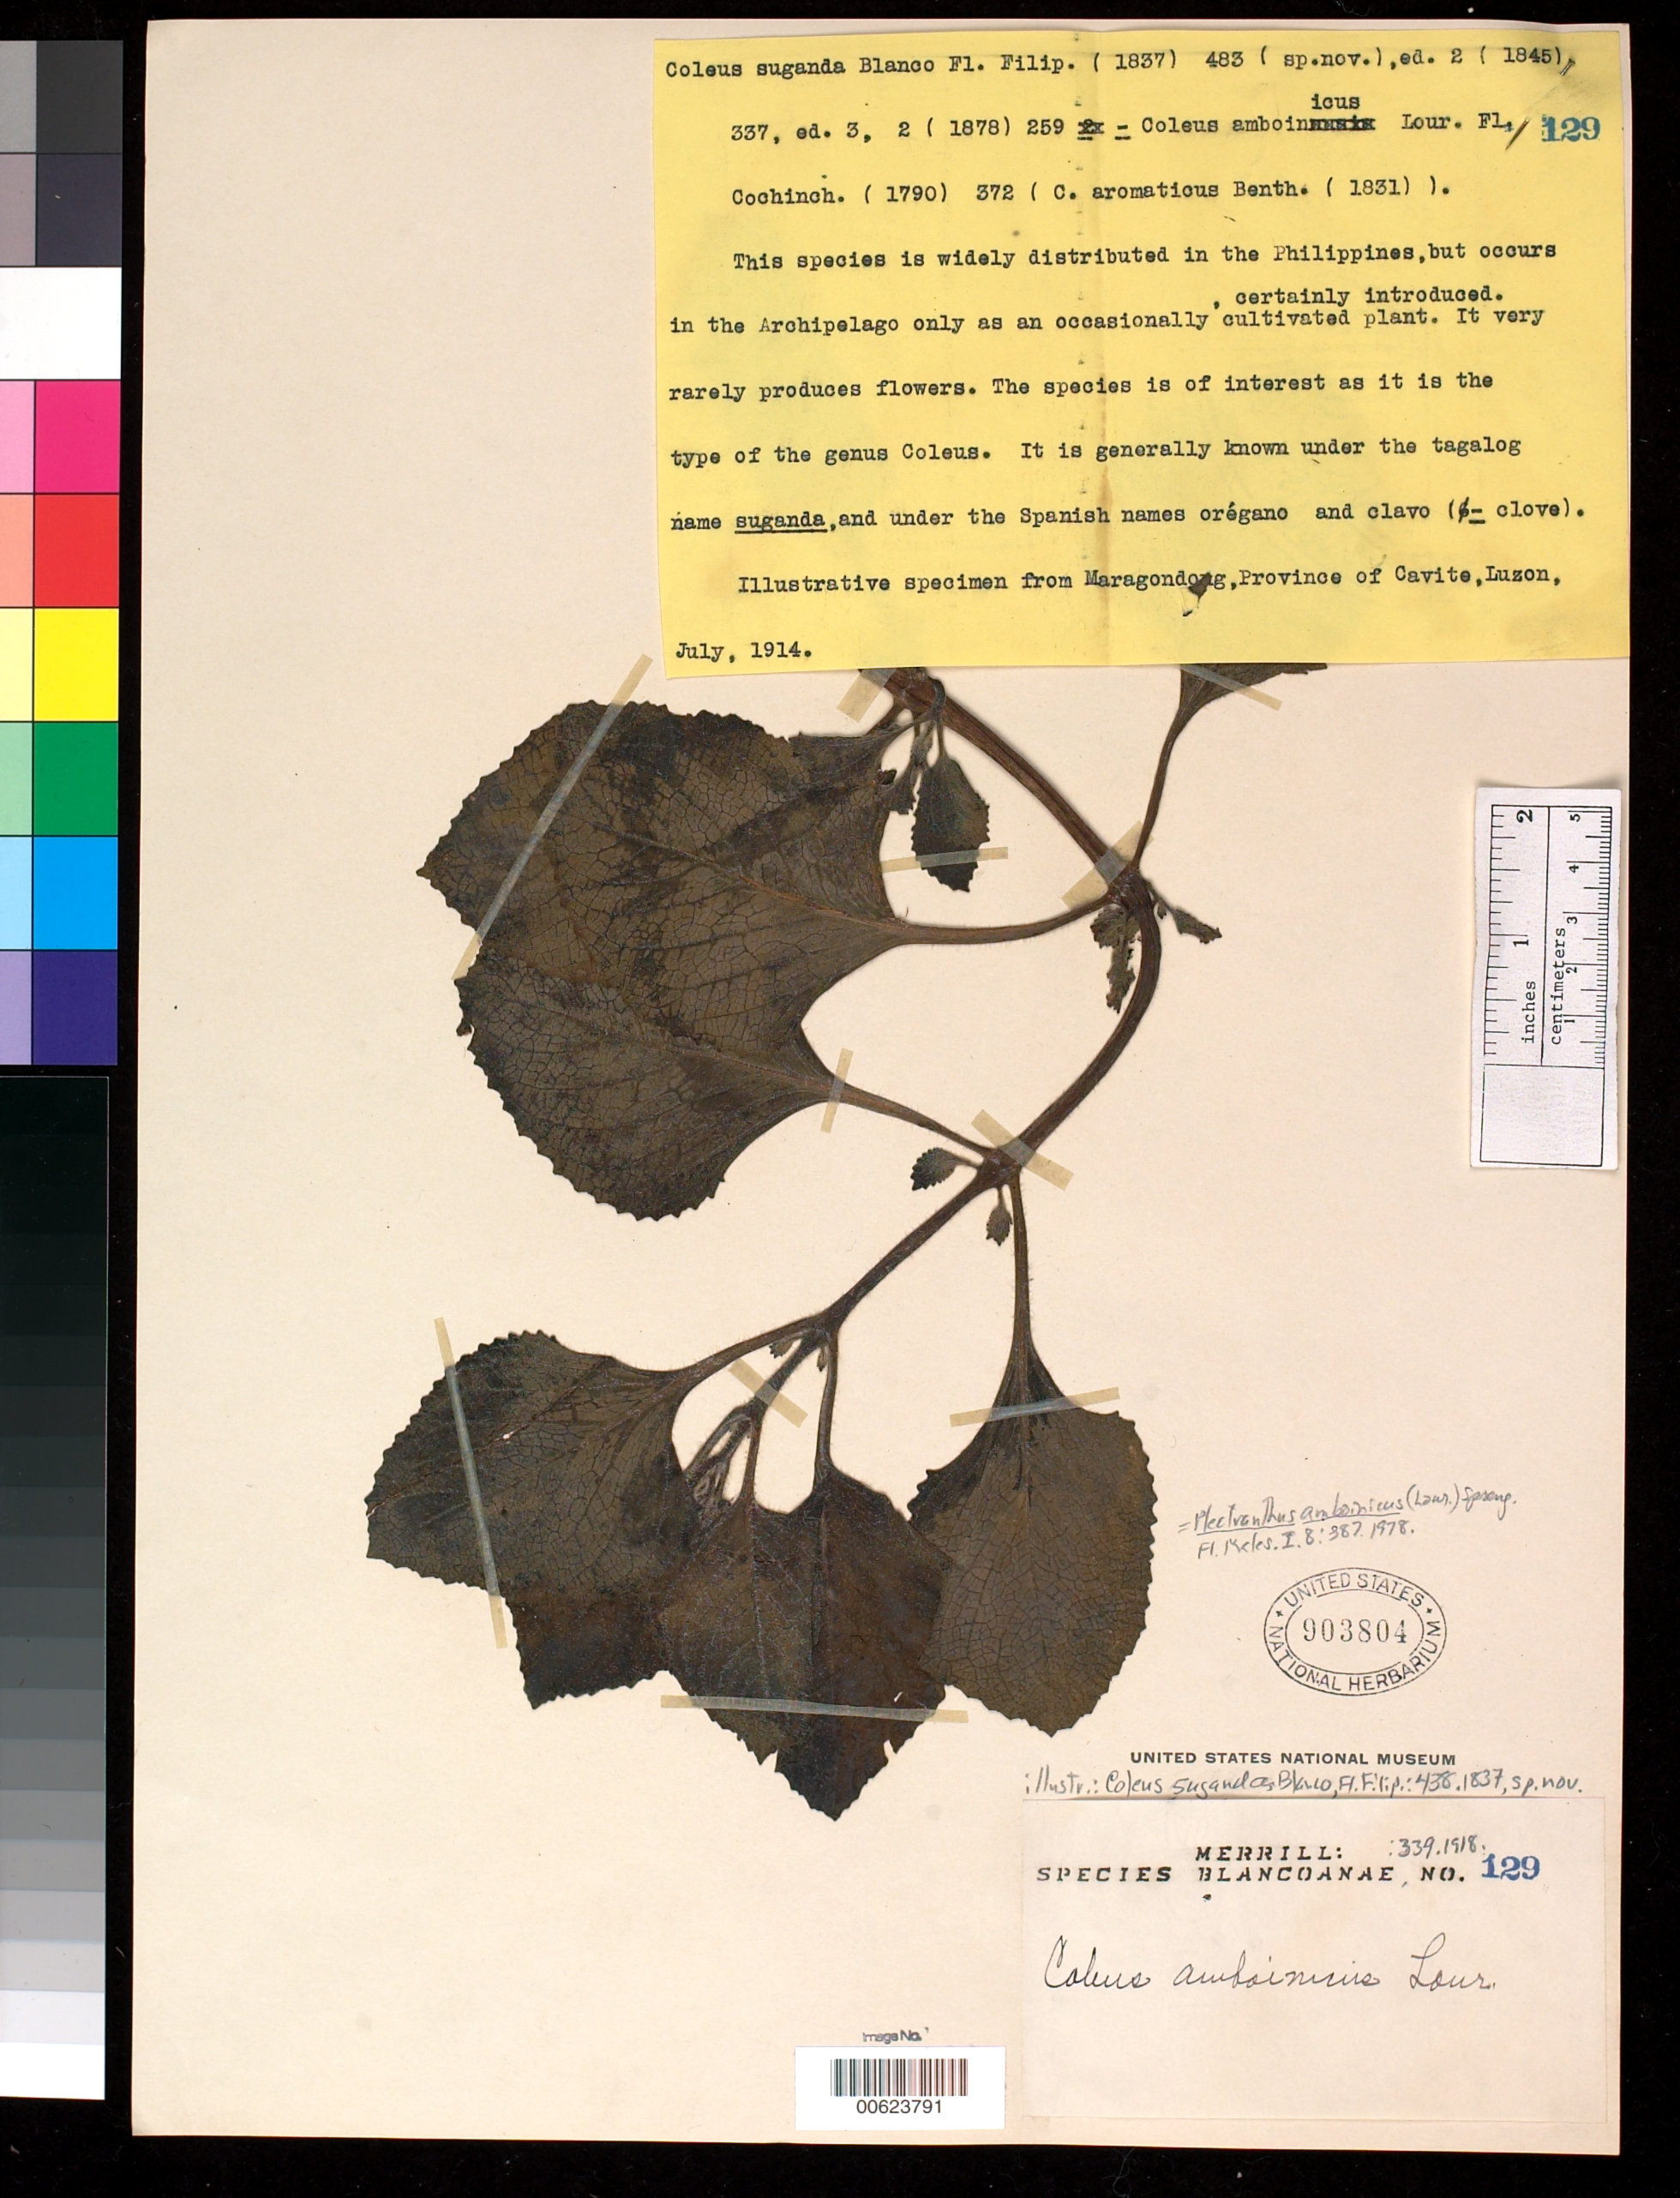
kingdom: Plantae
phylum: Tracheophyta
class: Magnoliopsida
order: Lamiales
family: Lamiaceae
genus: Coleus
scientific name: Coleus suganda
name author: Blanco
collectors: E. D. Merrill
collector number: Sp. Blancoan. 0129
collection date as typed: Jul 1914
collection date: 1914-07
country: Philippines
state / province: Calabarzon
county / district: Cavite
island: Luzon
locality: Maragondong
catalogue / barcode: US 903804